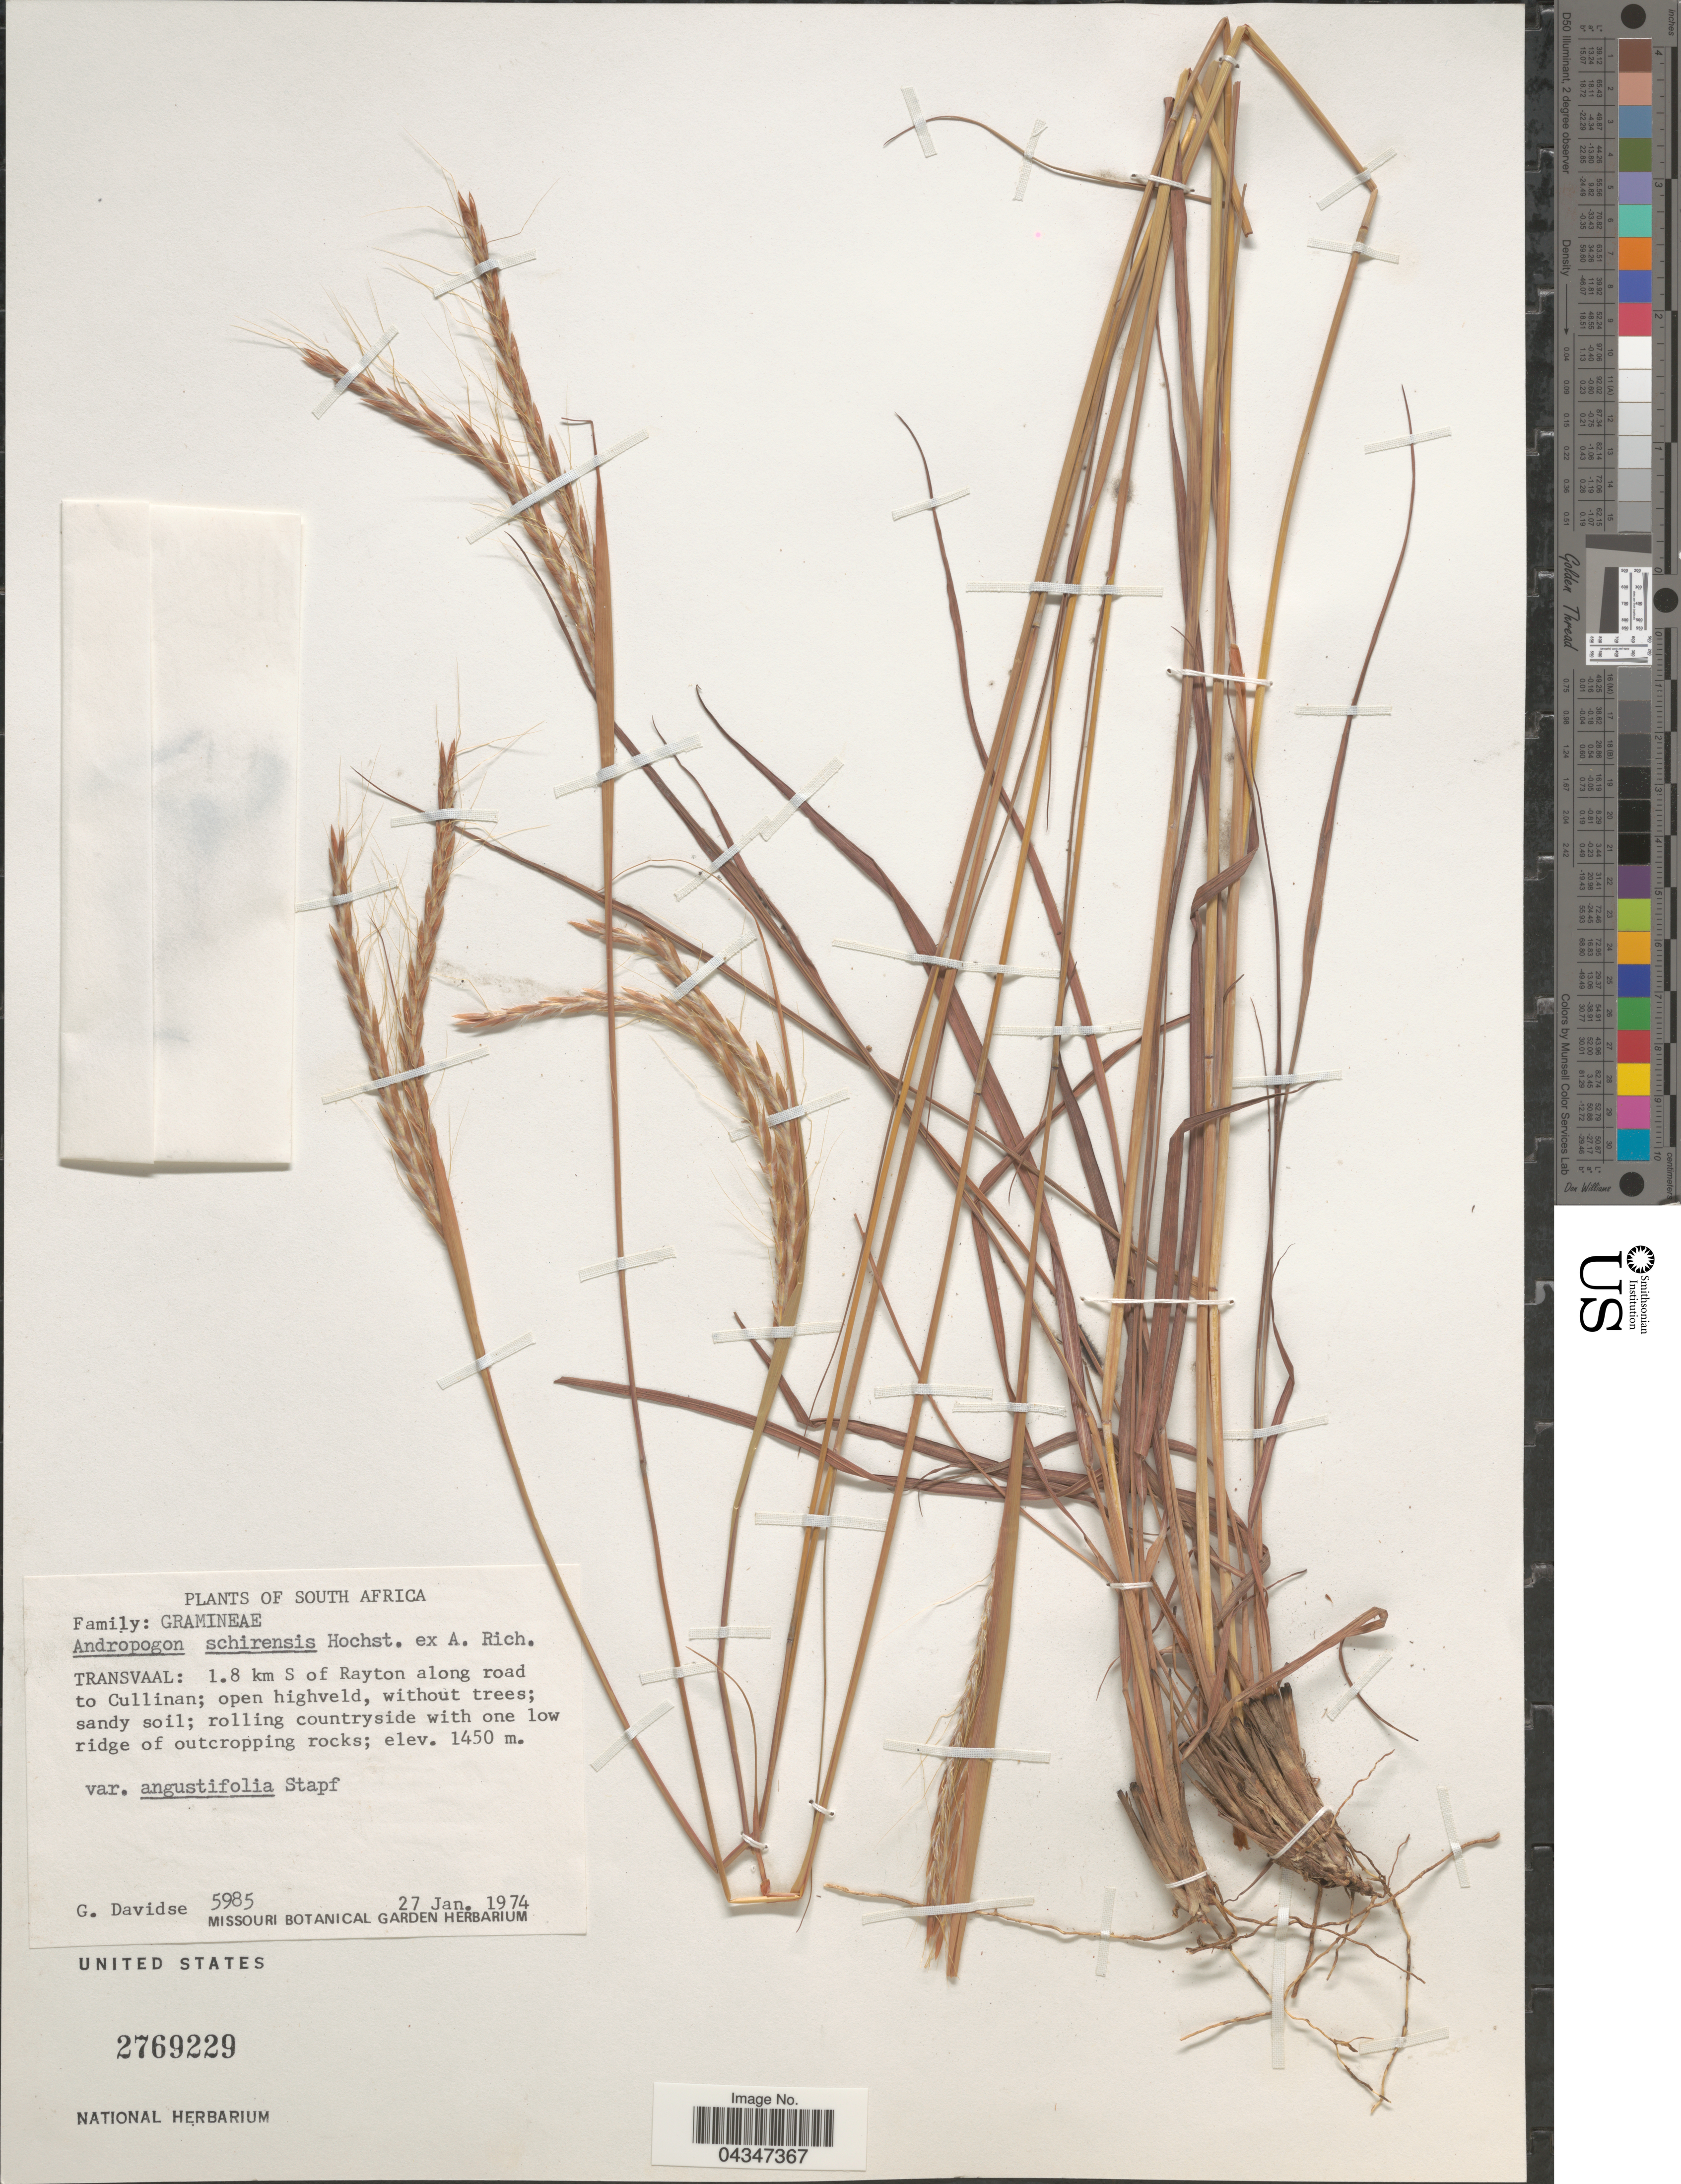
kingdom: Plantae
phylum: Tracheophyta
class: Liliopsida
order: Poales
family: Poaceae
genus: Andropogon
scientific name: Andropogon schirensis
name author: Hochst. ex A. Rich.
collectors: G. Davidse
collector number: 5985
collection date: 1974-01-27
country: South Africa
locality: Transvaal: 1.8 km S of Rayton along road to Cullinan.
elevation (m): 1450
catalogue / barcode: US 2769229